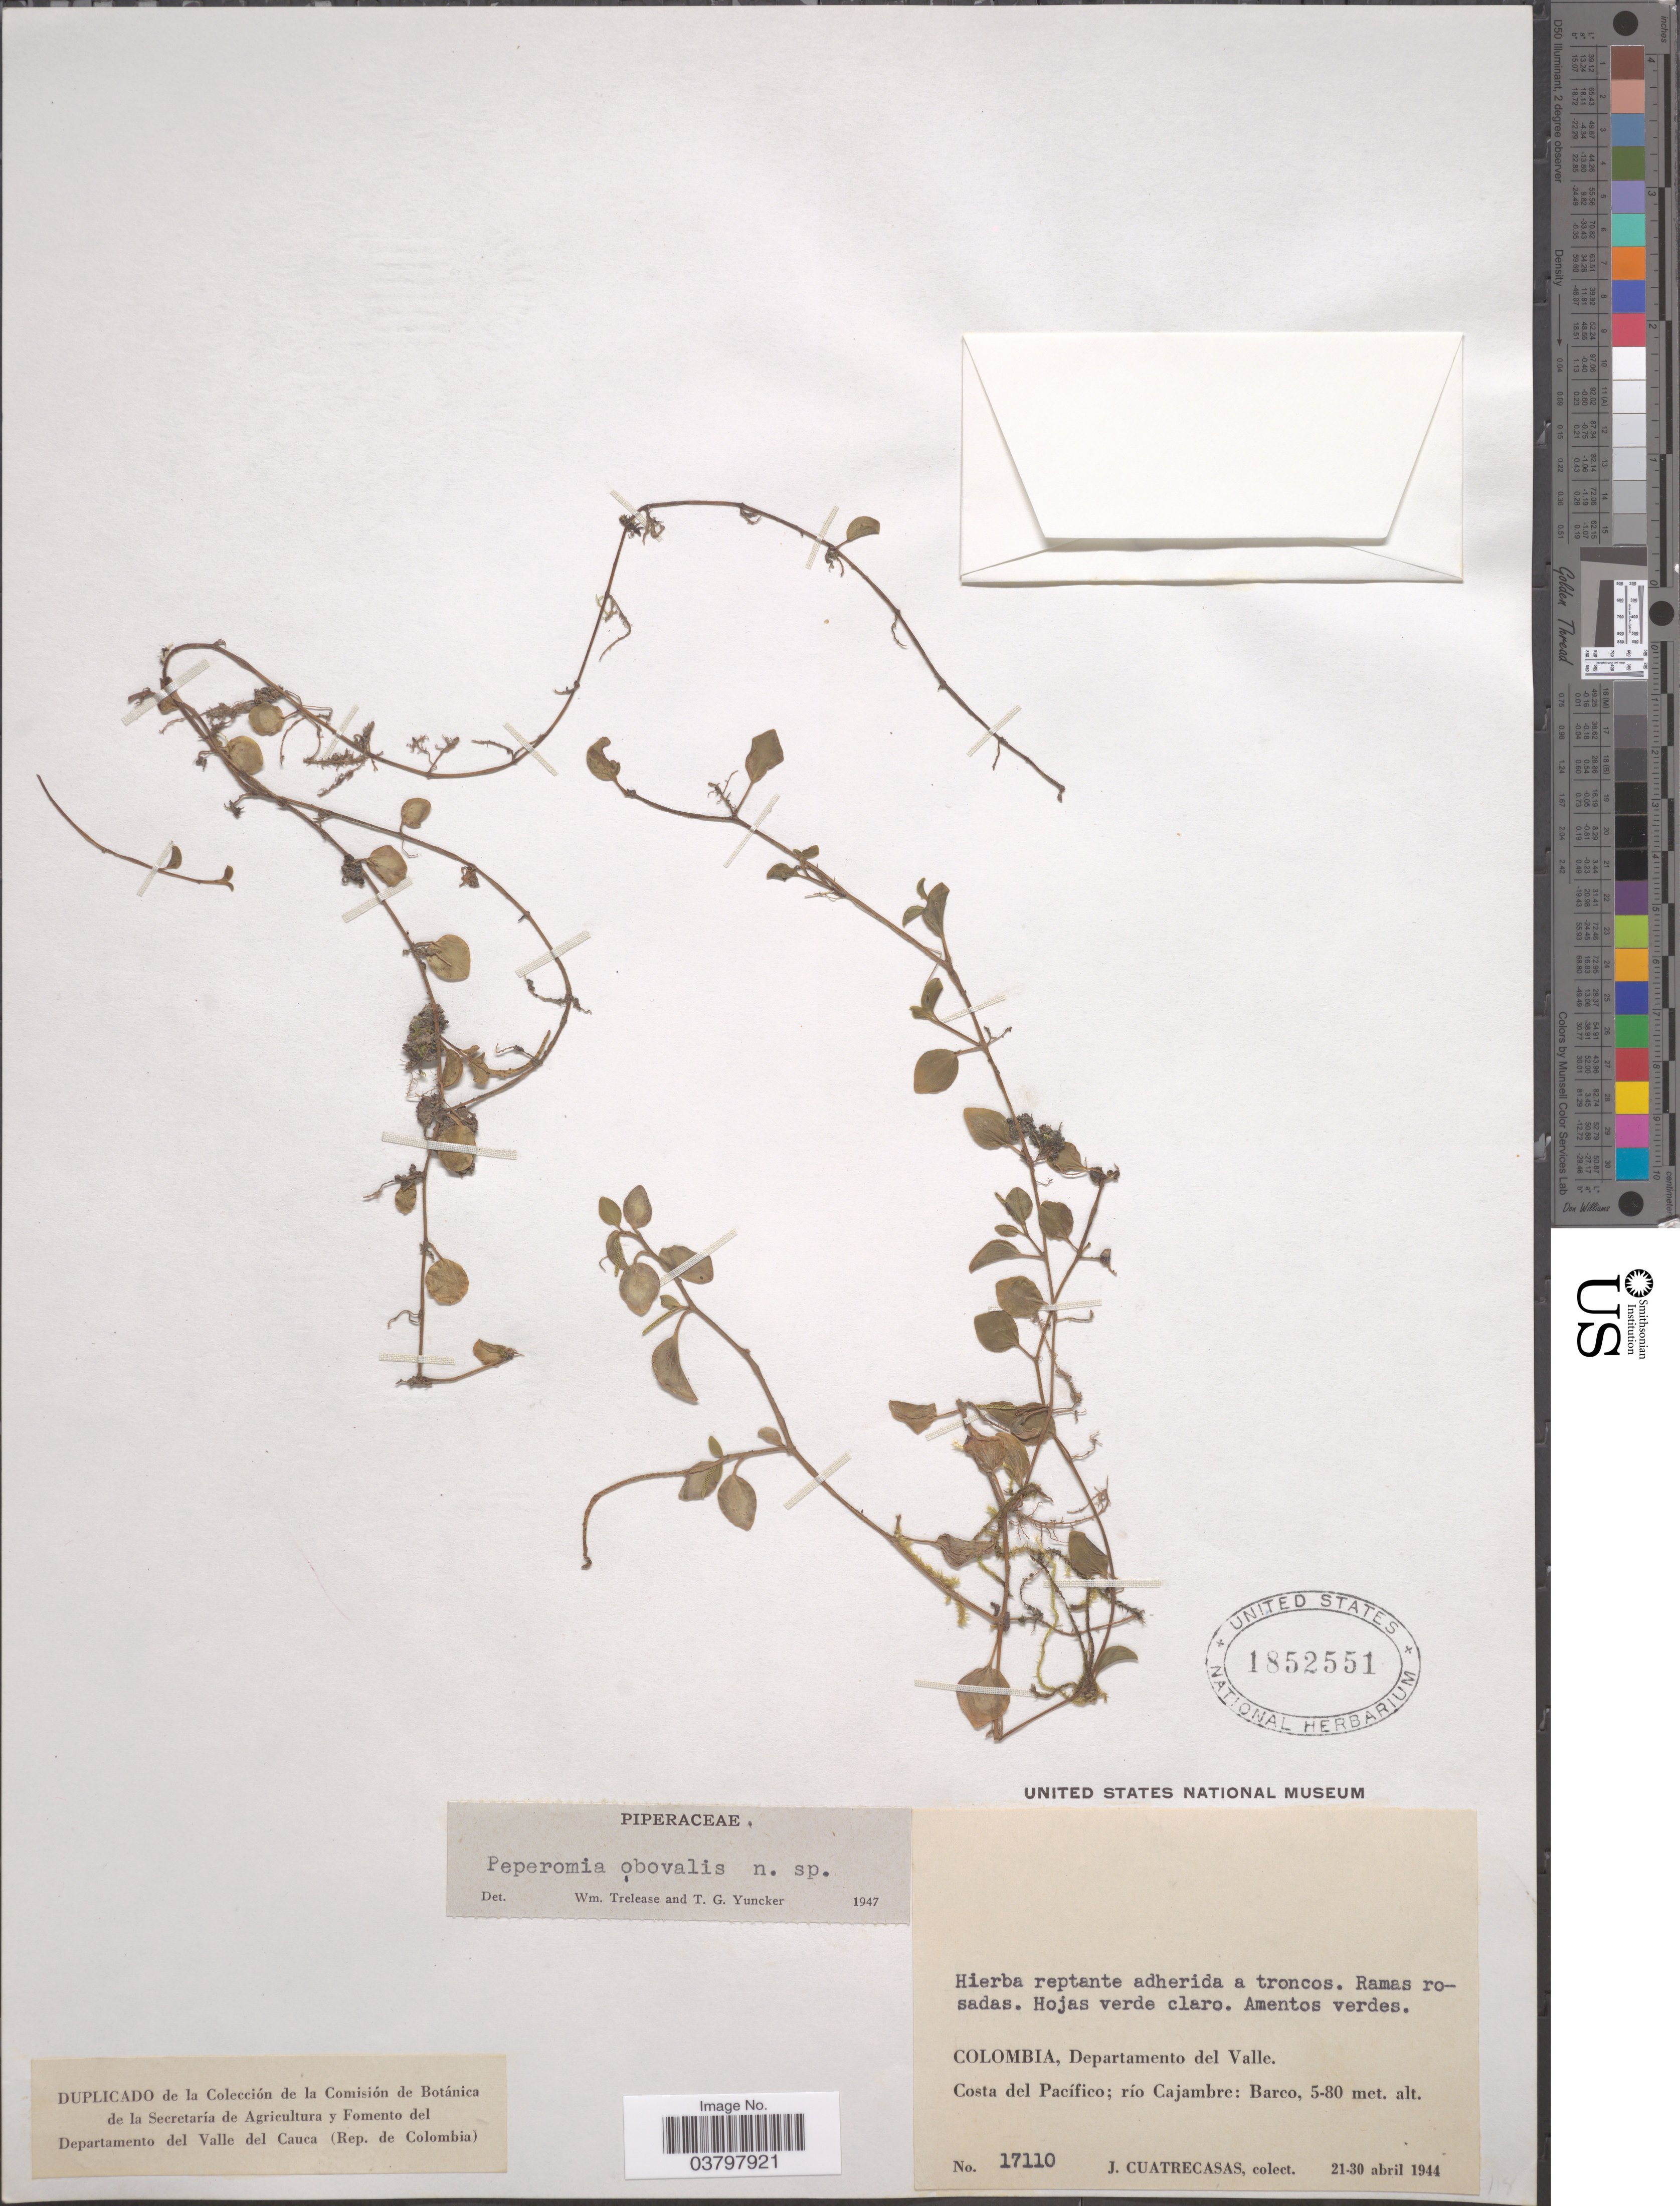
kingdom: Plantae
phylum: Tracheophyta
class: Magnoliopsida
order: Piperales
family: Piperaceae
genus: Peperomia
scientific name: Peperomia obovalis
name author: Trel. & Yunck.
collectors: J. Cuatrecasas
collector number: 17110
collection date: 1944-04-21/1944-04-30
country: Colombia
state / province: Valle del Cauca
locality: Departamento del Valle. Costa del Pacífico; río Cajambre: Barco.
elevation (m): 5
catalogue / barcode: US 1852551